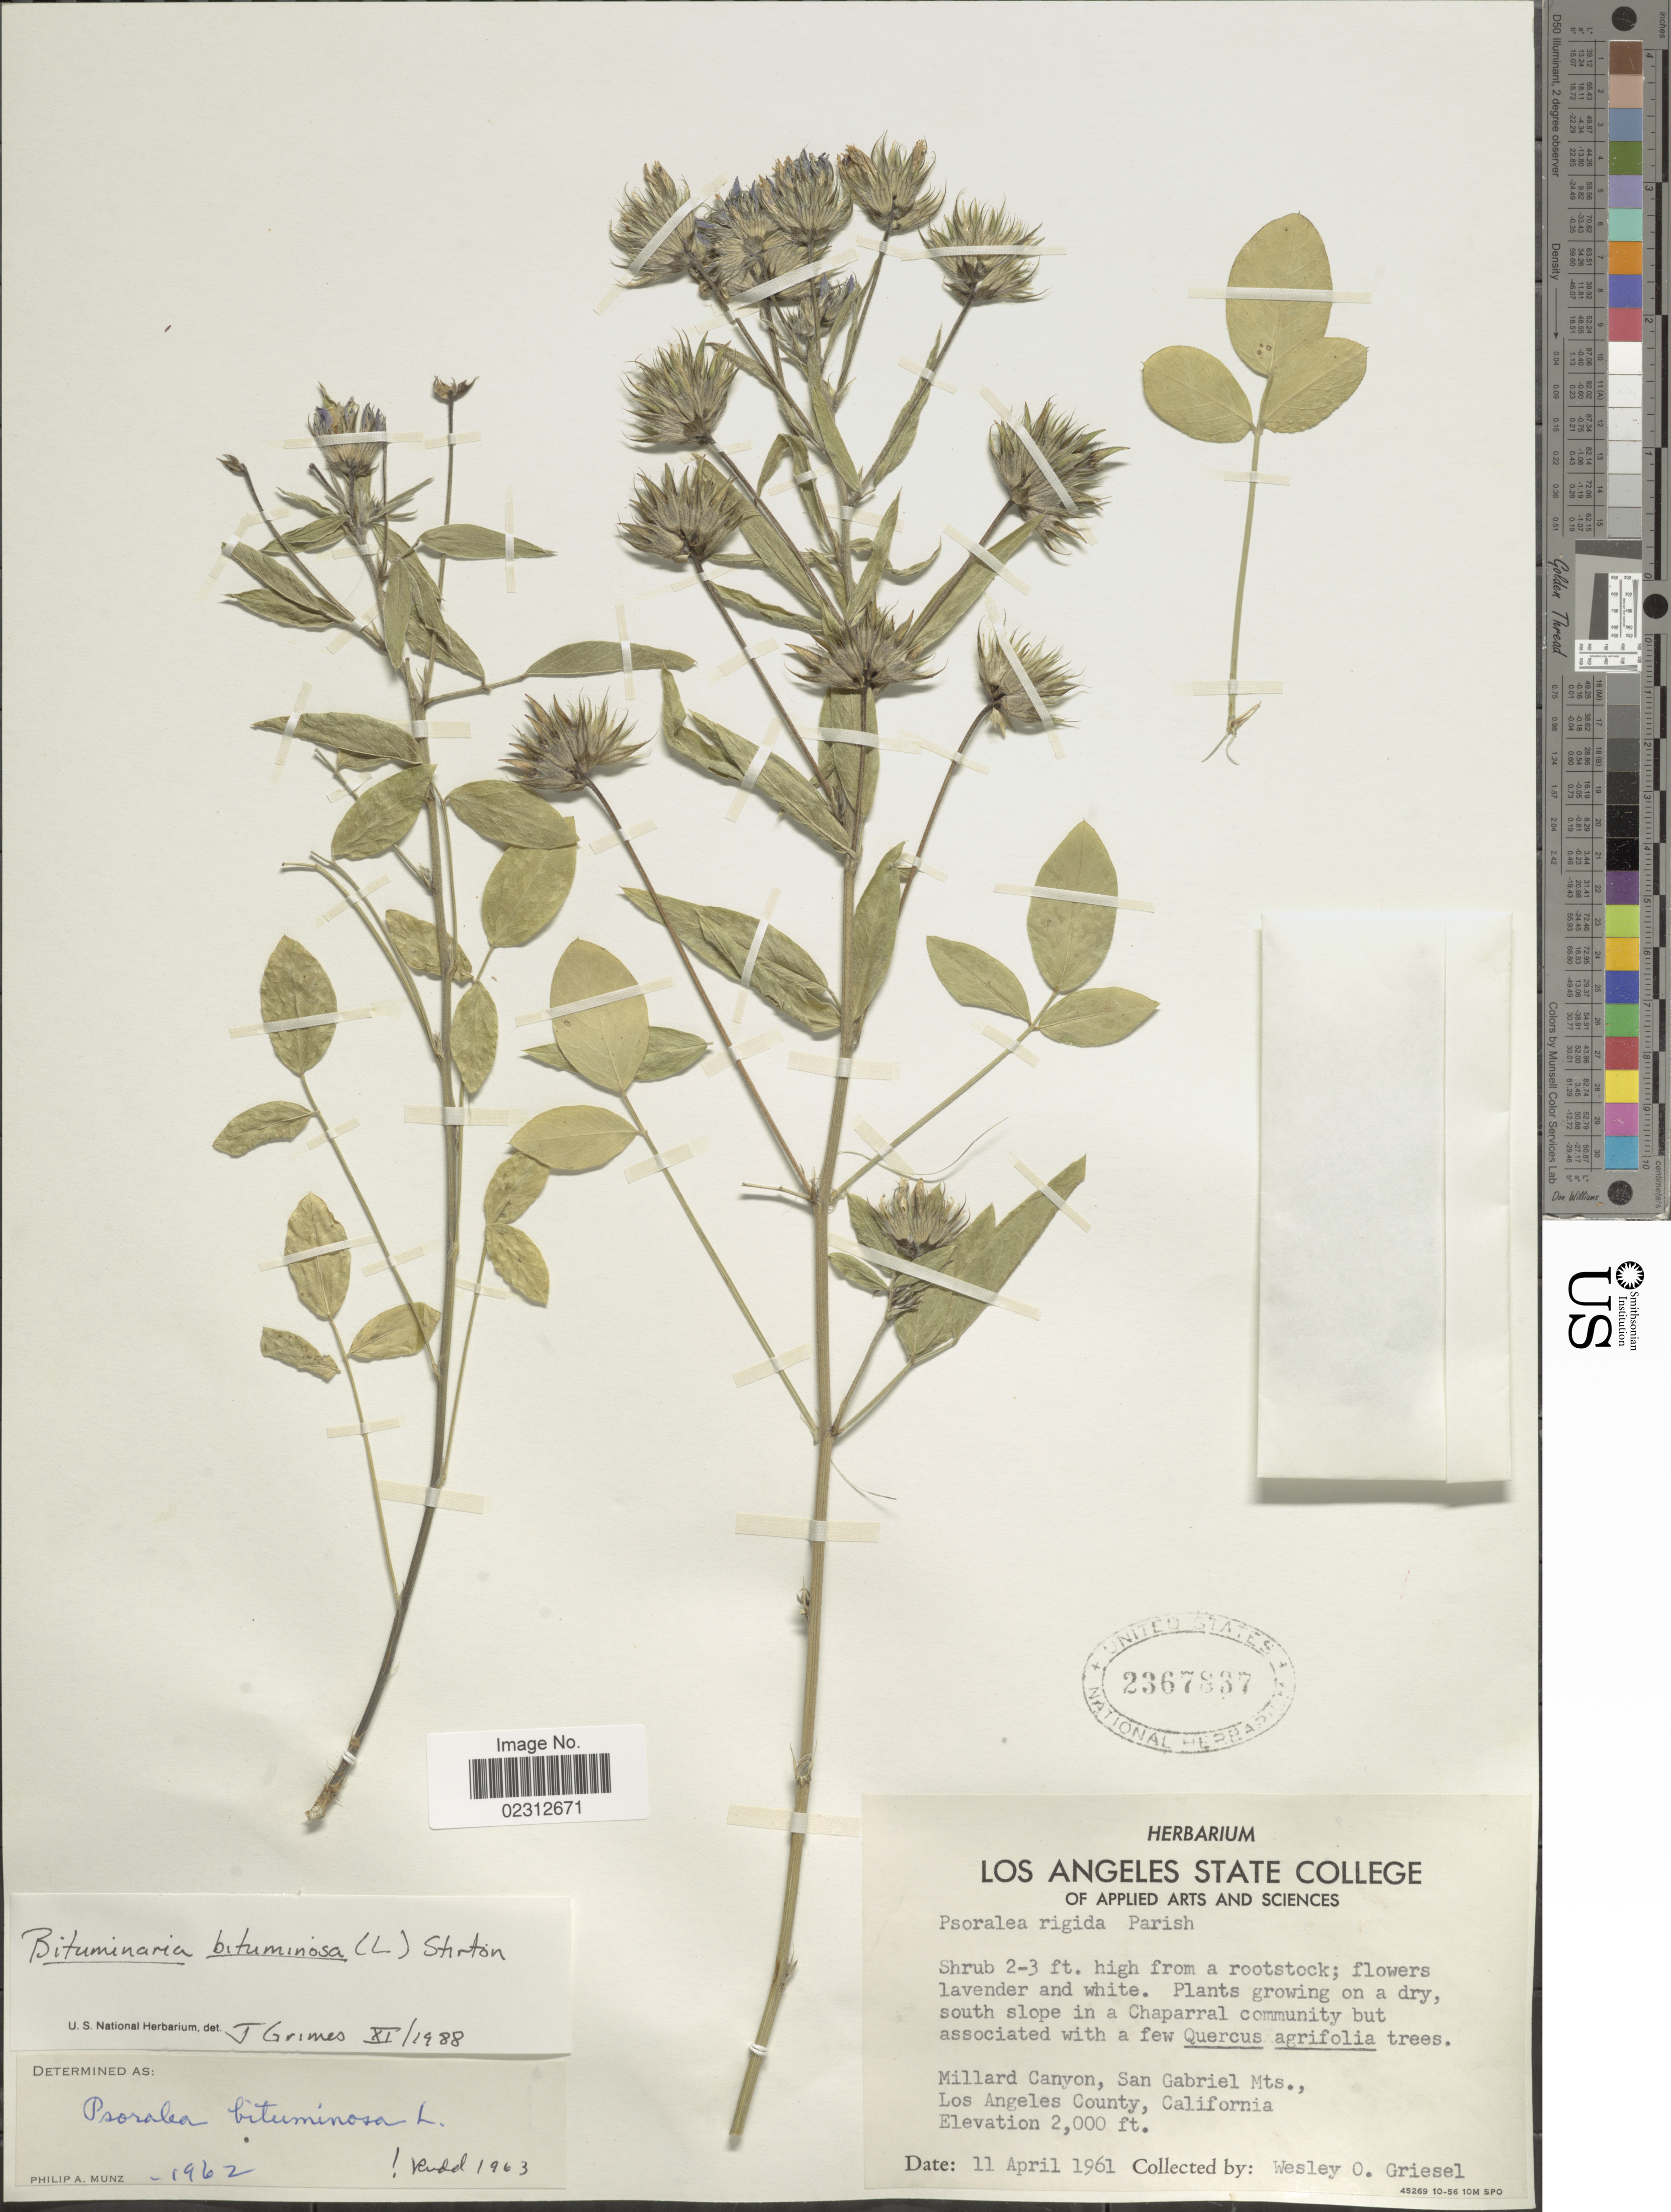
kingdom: Plantae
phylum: Tracheophyta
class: Magnoliopsida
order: Fabales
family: Fabaceae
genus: Bituminaria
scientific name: Bituminaria bituminosa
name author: (L.) C.H. Stirt.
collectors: W. O. Griesel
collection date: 1961-04-11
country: United States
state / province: California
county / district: Los Angeles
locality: Millard Canyon, San Gabriel Mts., Los Angeles County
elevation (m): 610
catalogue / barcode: US 2367837